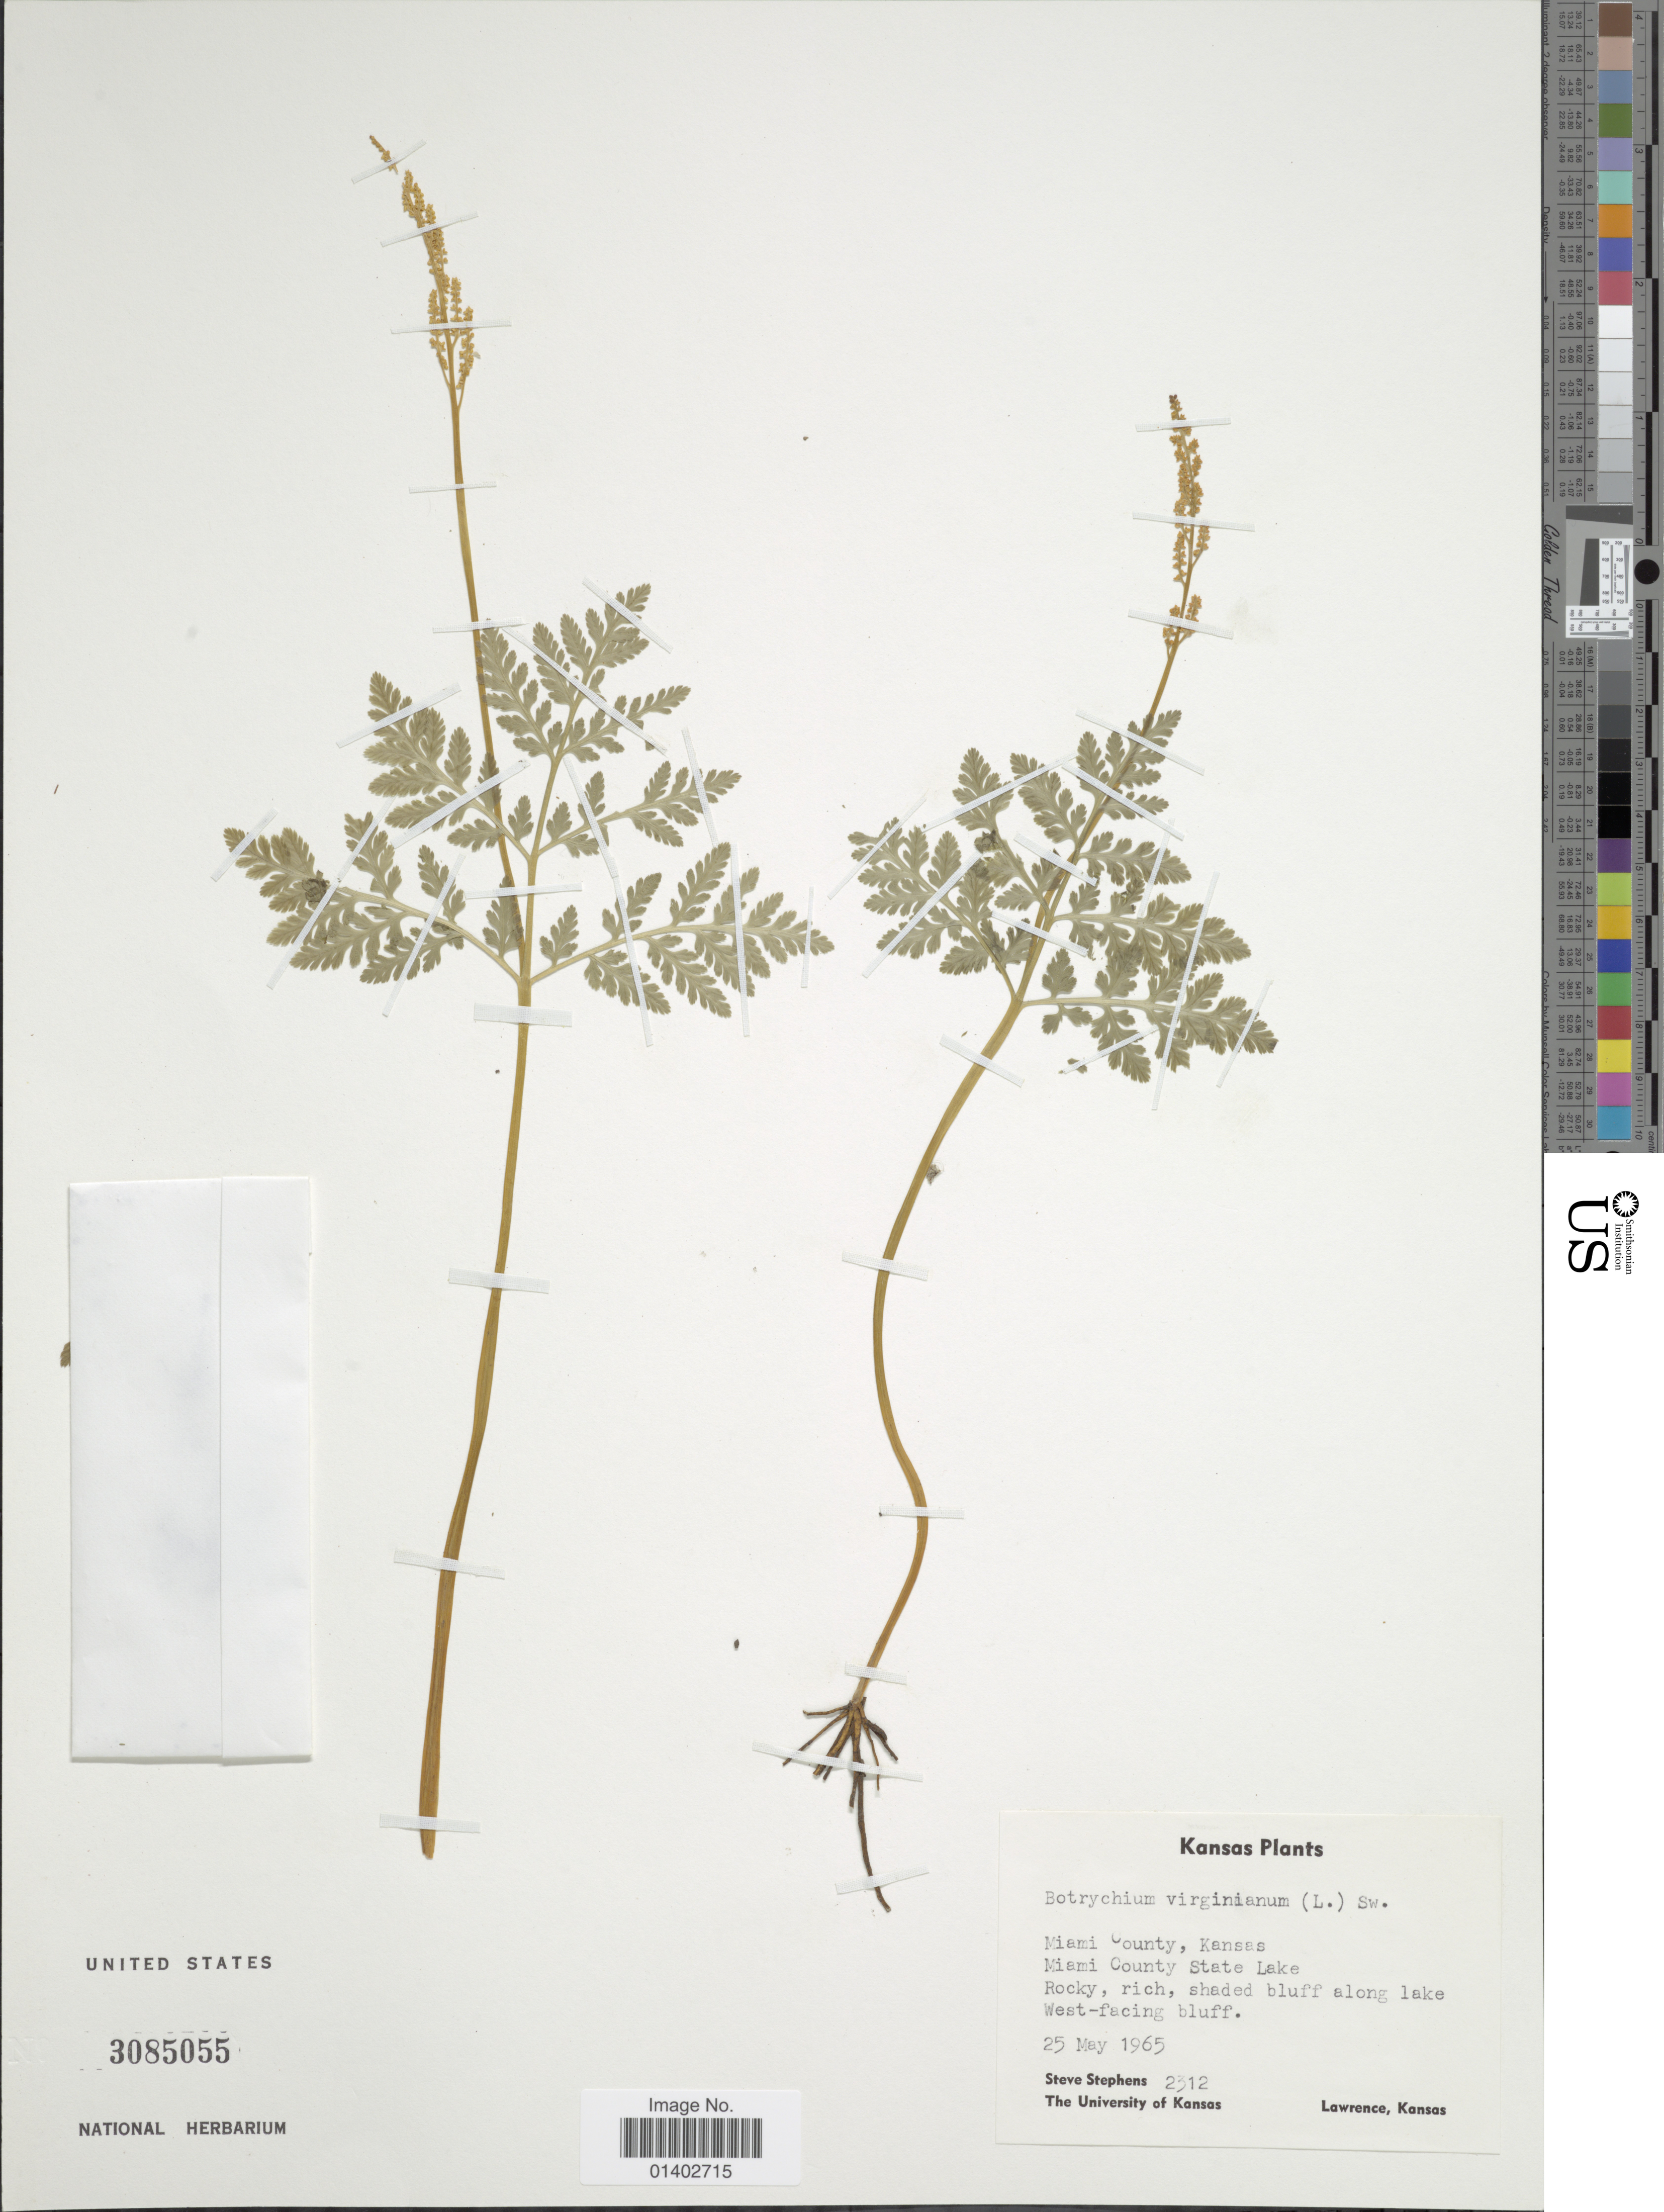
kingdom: Plantae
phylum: Tracheophyta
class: Polypodiopsida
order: Ophioglossales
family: Ophioglossaceae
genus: Botrychium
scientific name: Botrychium virginianum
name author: (L.) Sw.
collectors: S. Stephens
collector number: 2312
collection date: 1965-05-25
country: United States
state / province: Kansas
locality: Miami County, Miami County State Lake, Rocky, rich, shaded bluff along lake West-facing bluff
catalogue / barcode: US 3085055